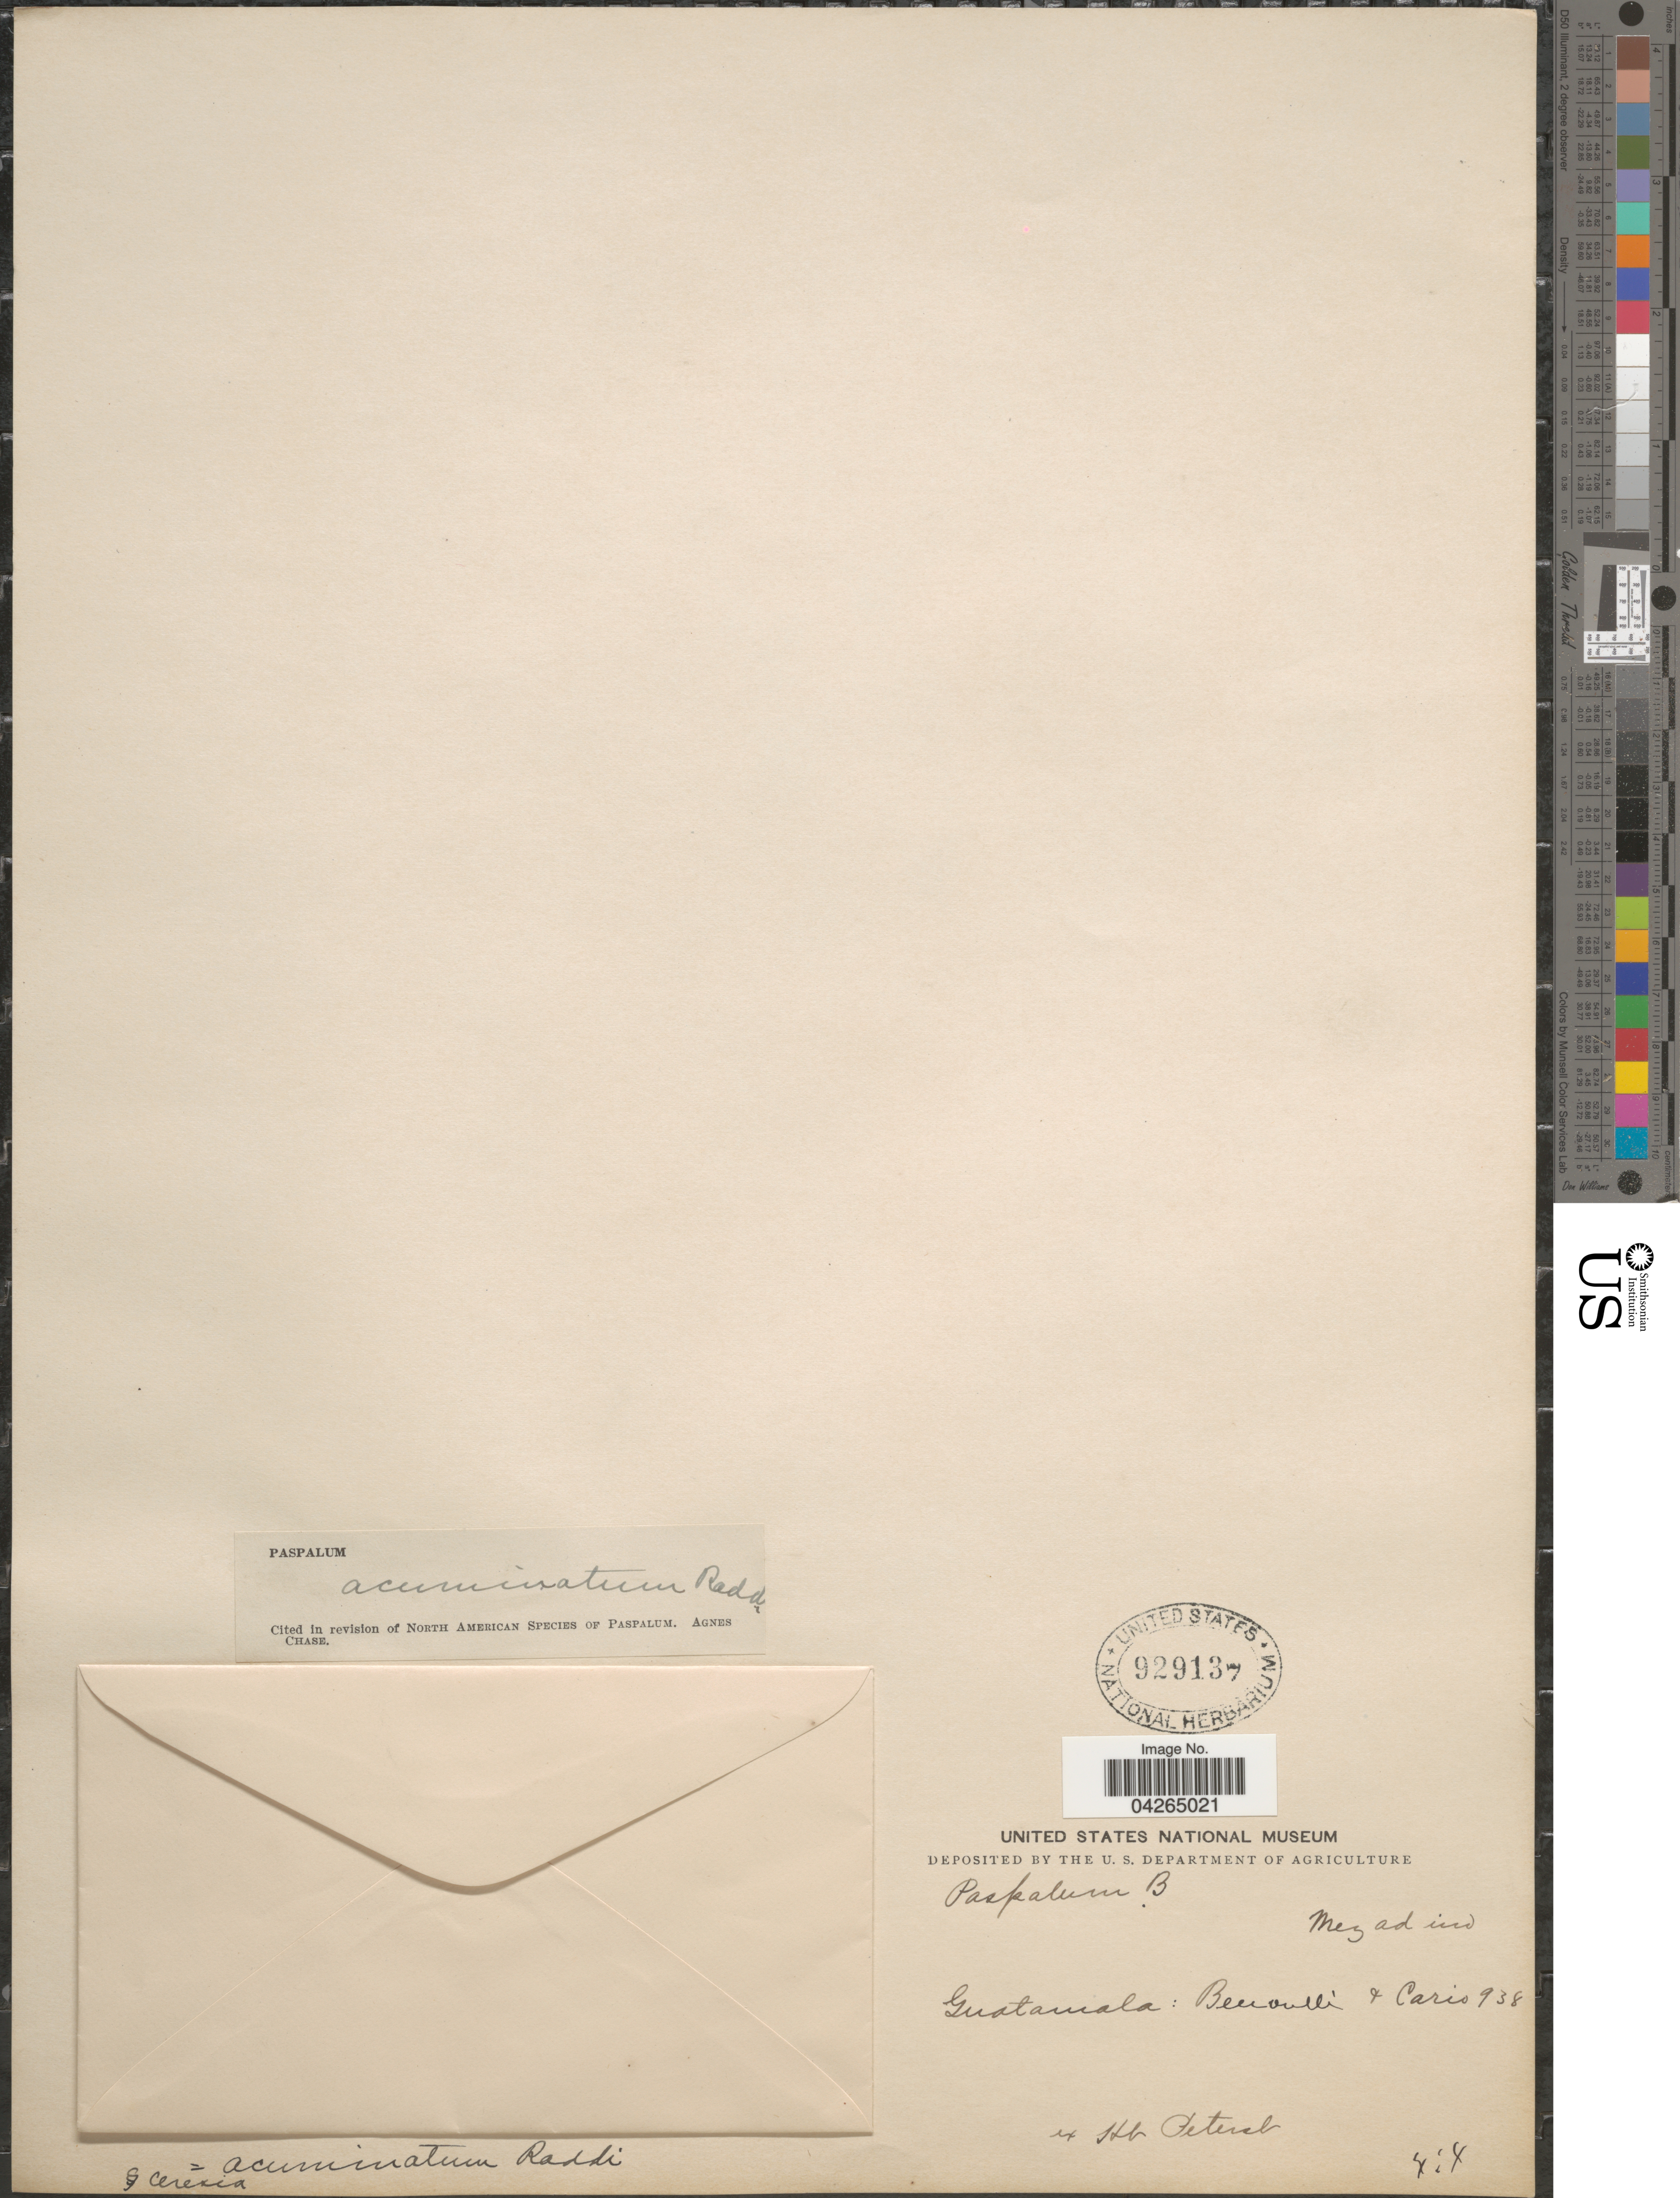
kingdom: Plantae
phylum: Tracheophyta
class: Liliopsida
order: Poales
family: Poaceae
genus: Paspalum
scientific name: Paspalum acuminatum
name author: Raddi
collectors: Bernoulli & Cario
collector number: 938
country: Guatemala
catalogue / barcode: US 929137